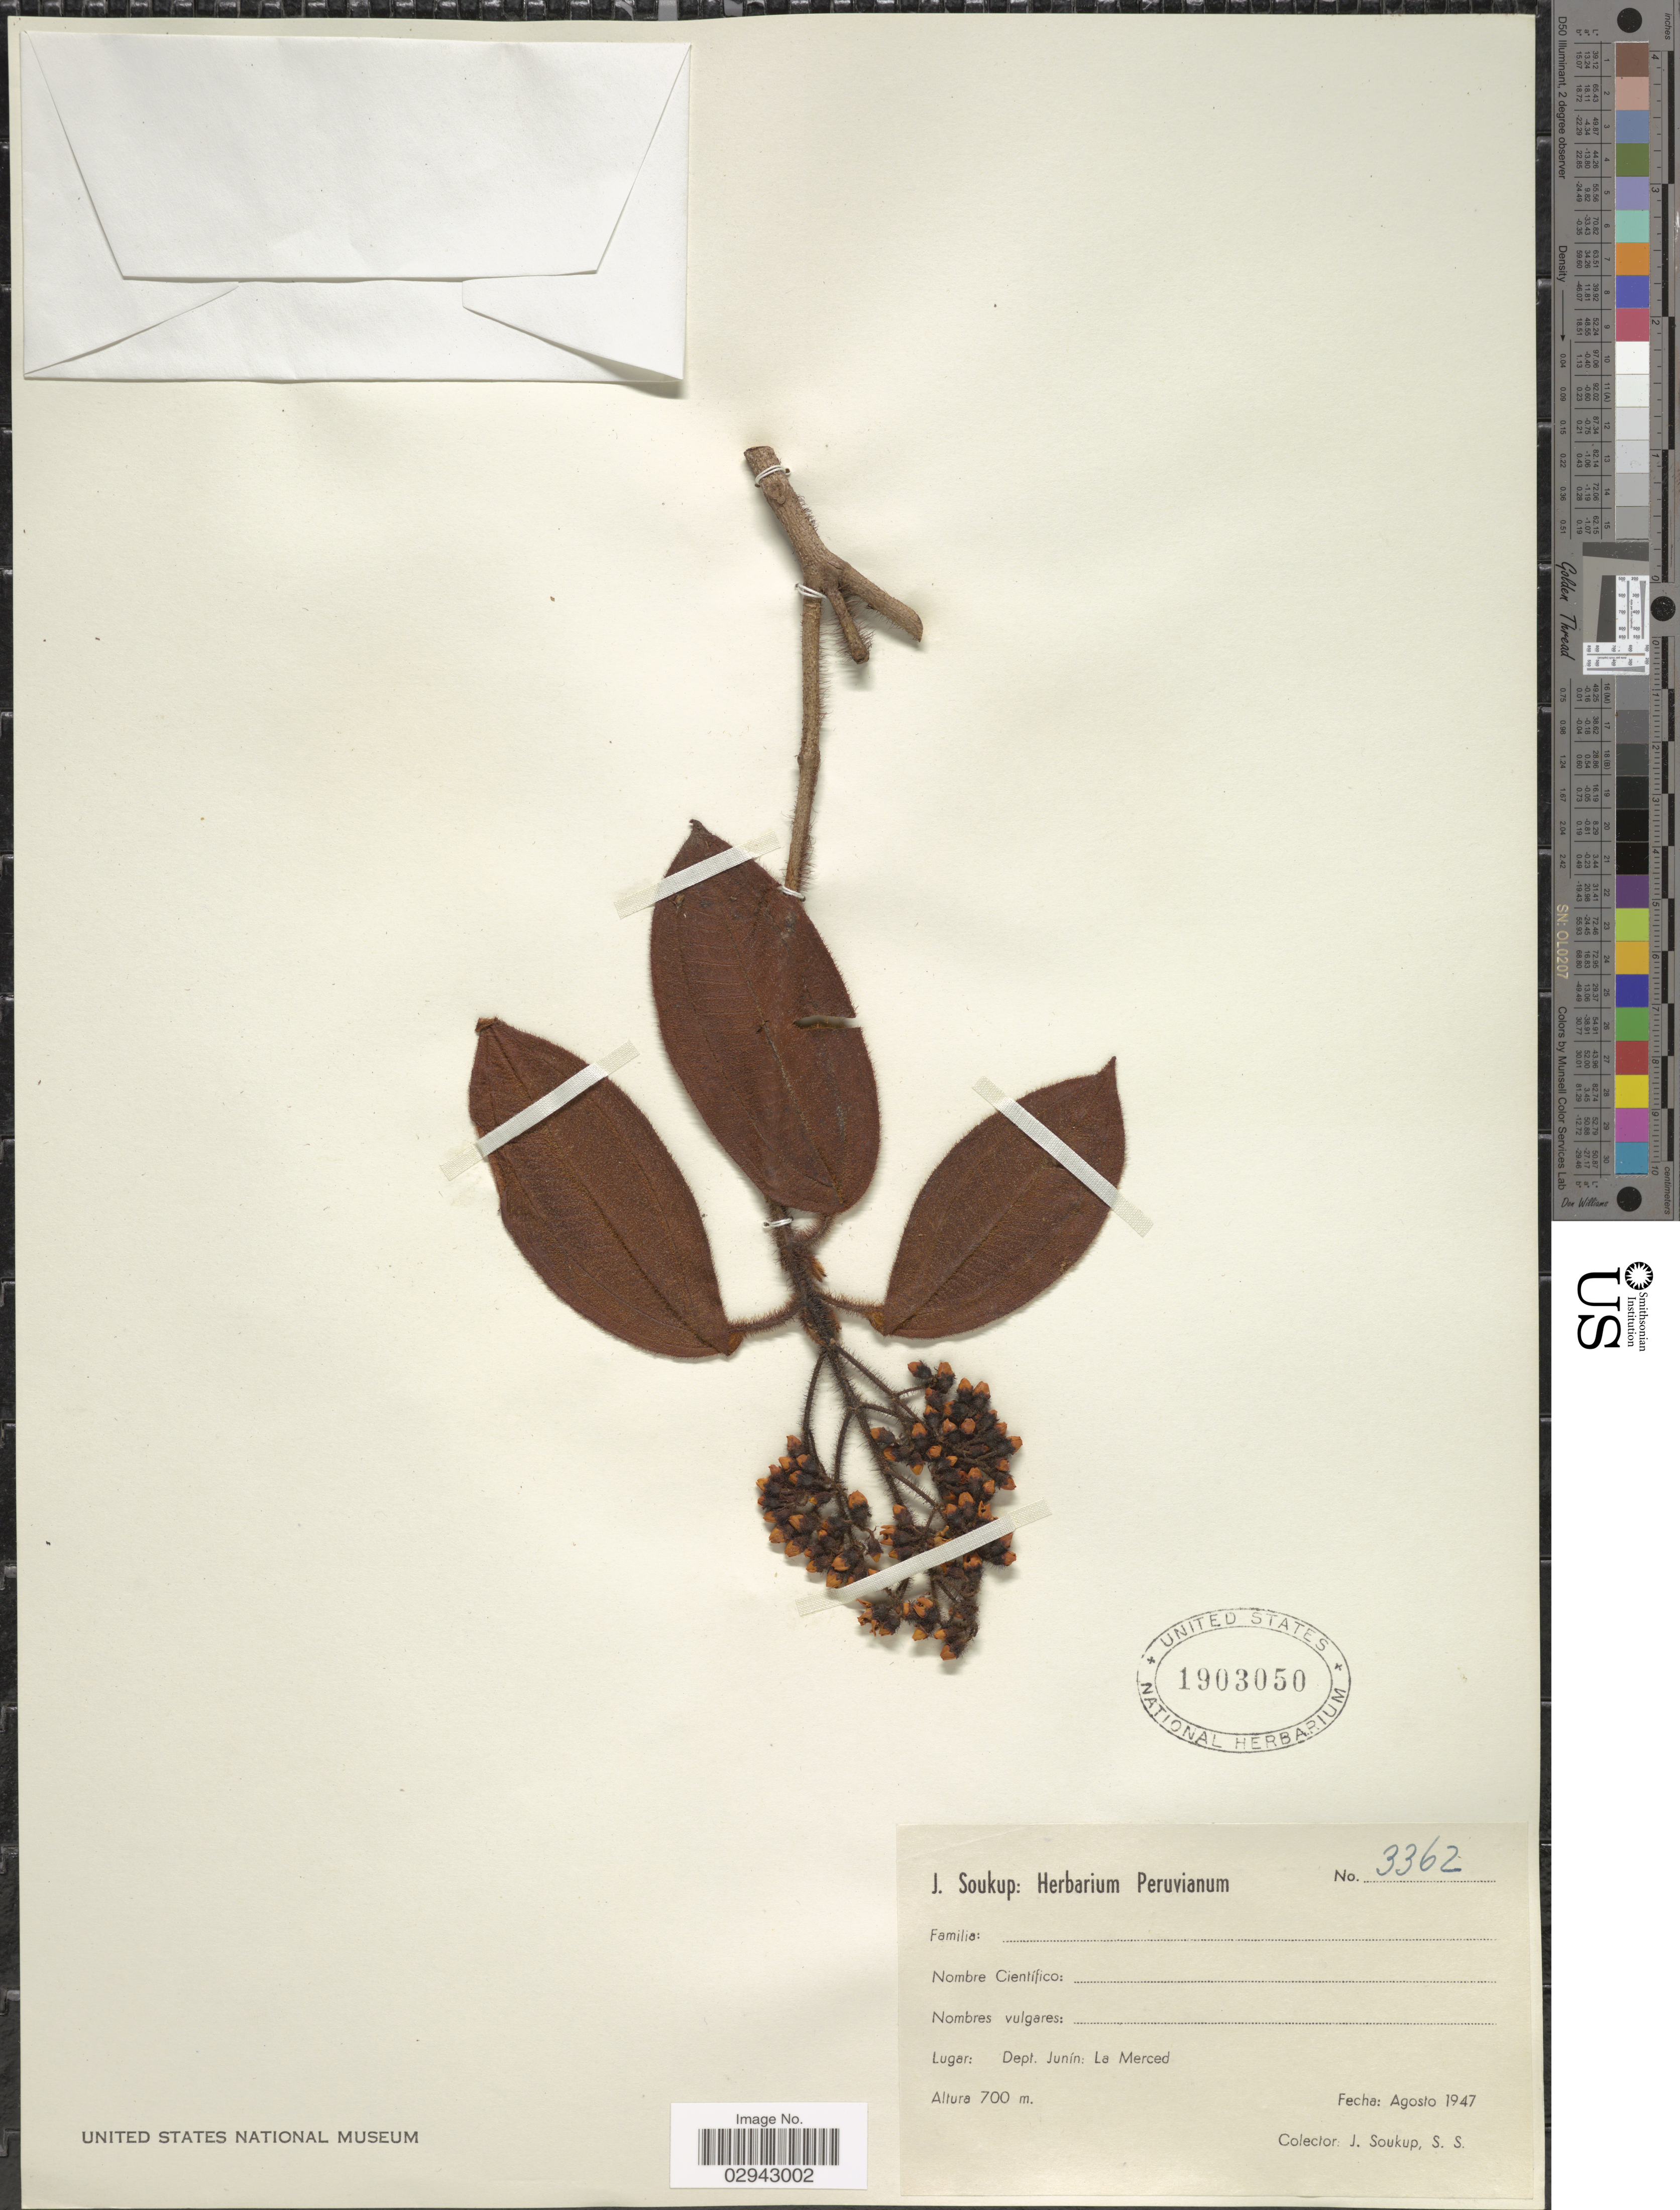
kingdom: Plantae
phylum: Tracheophyta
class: Magnoliopsida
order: Myrtales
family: Melastomataceae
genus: Miconia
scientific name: Miconia sanguinea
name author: (D. Don) Triana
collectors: J. Soukup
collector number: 3362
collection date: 1947-08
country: Peru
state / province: Junín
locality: Dept. Junín: La Merced.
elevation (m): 700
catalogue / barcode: US 1903050